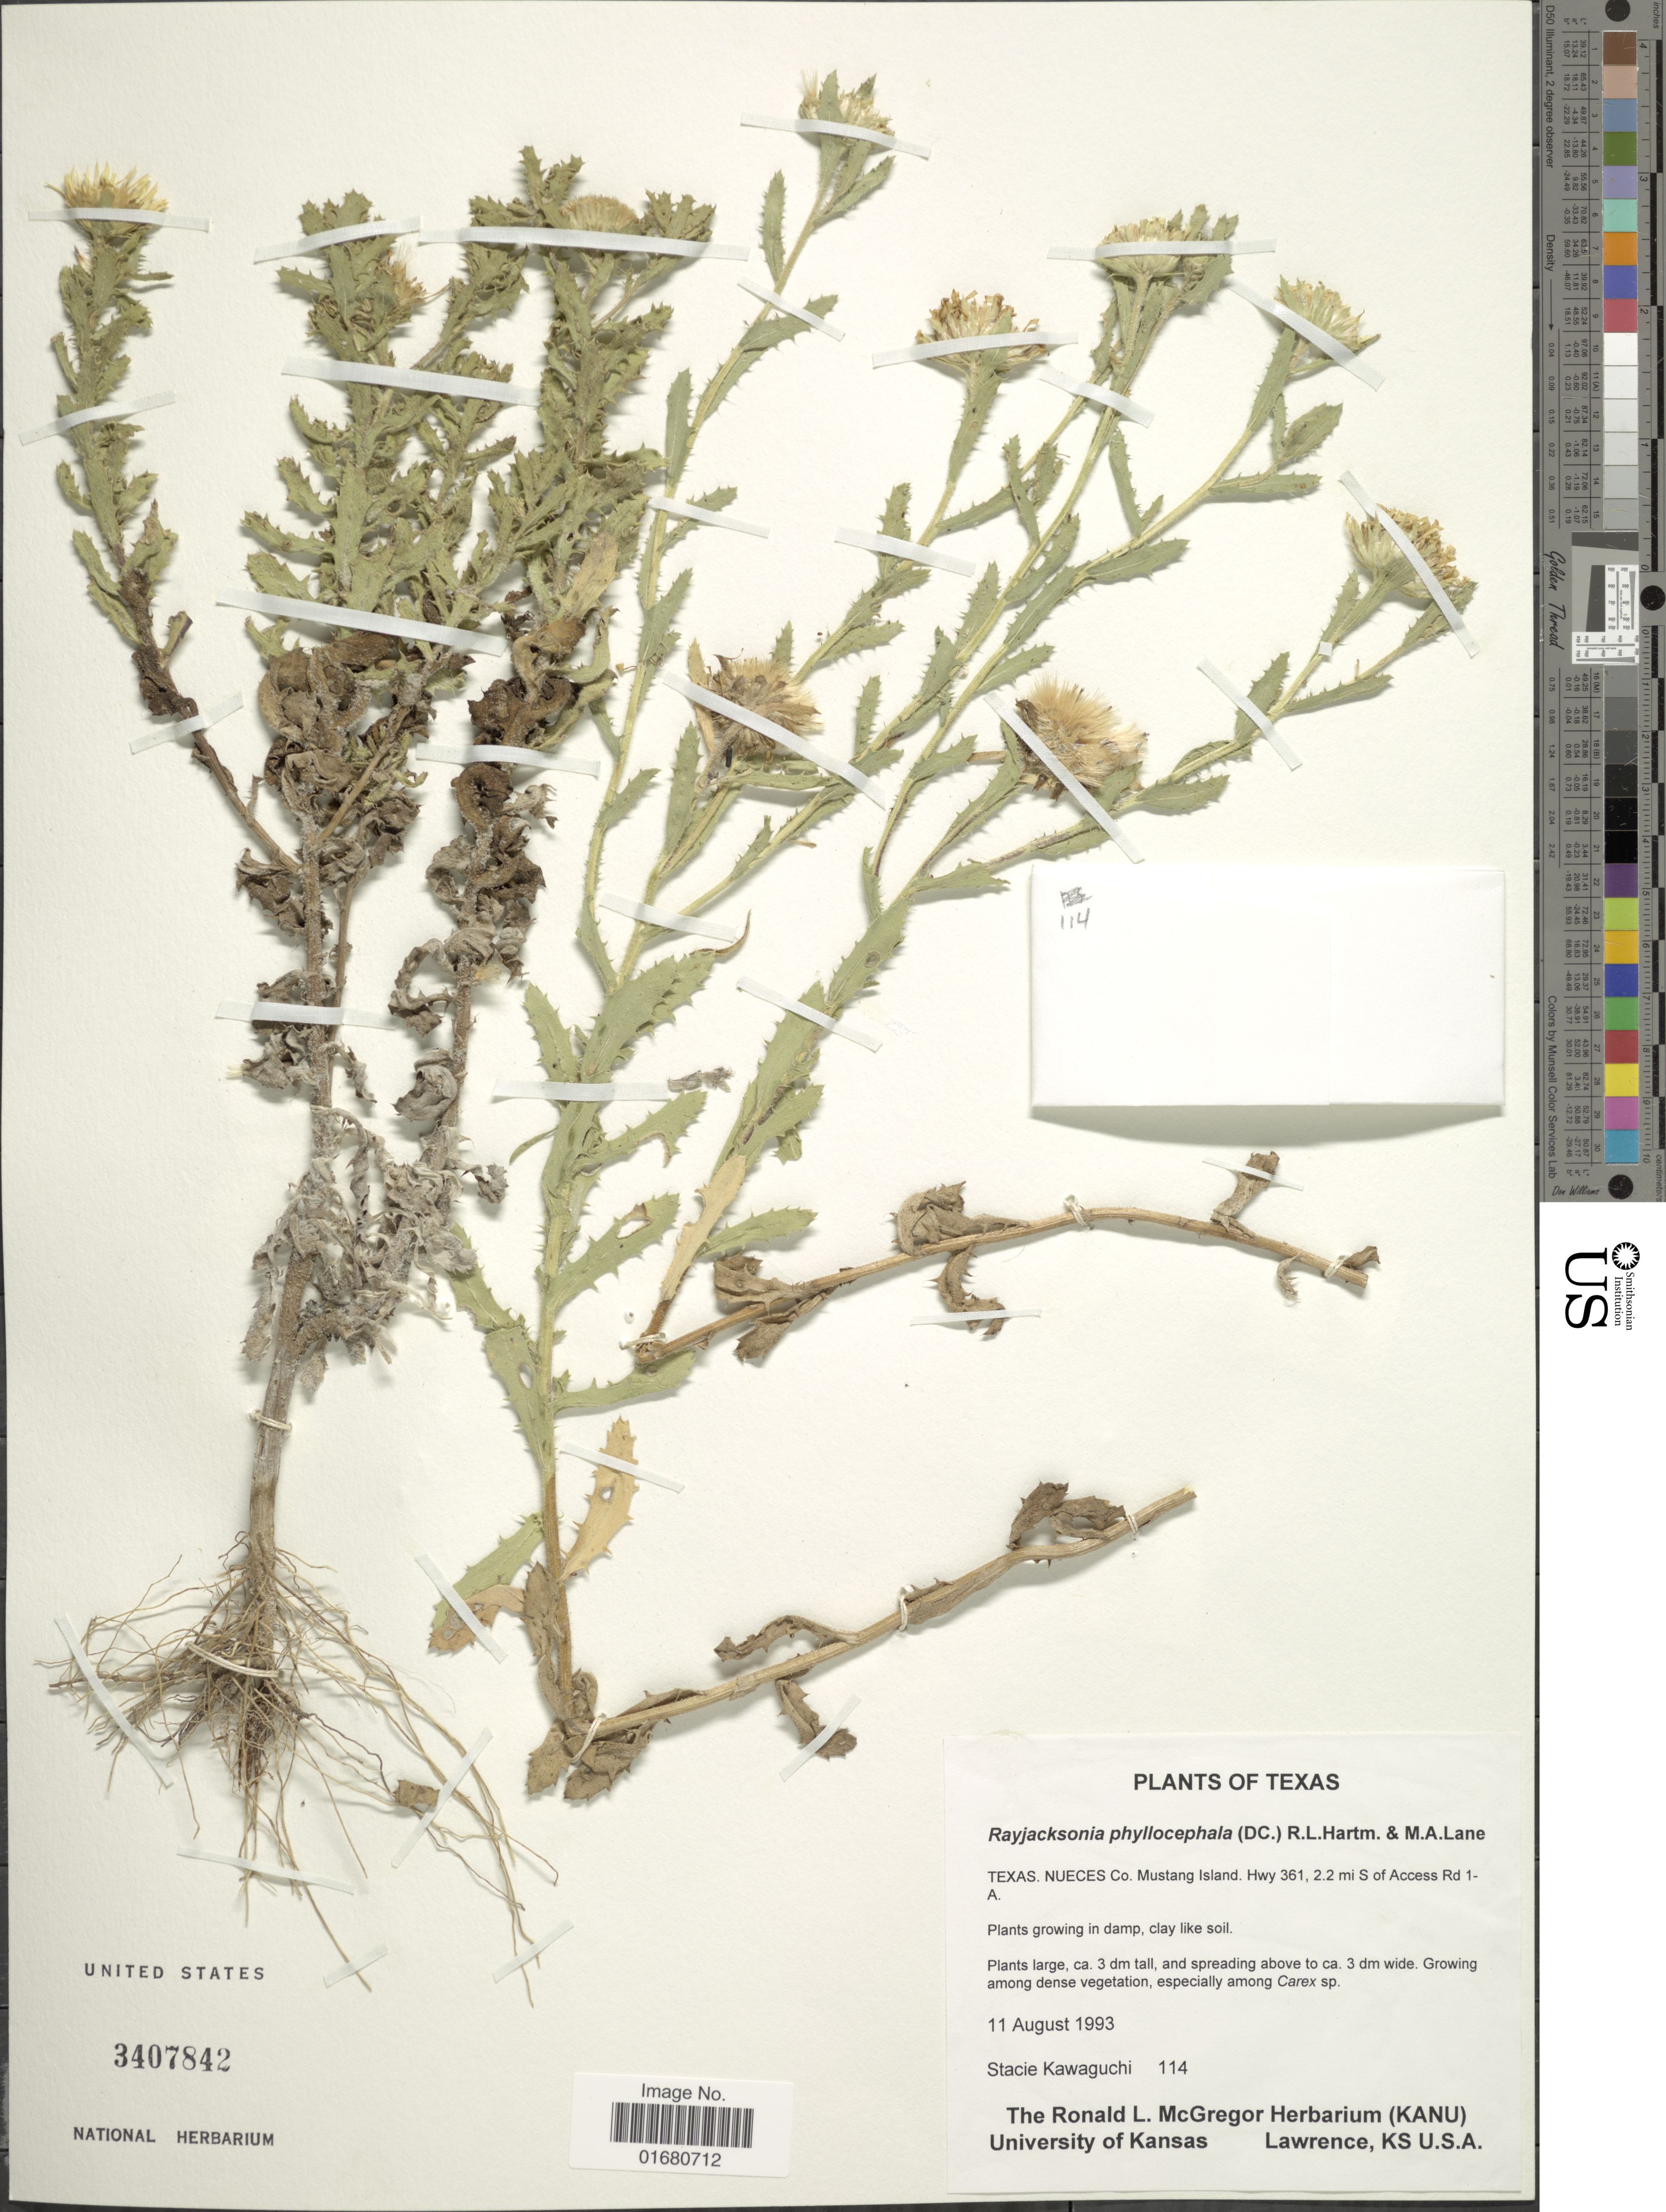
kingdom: Plantae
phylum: Tracheophyta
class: Magnoliopsida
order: Asterales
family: Asteraceae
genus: Rayjacksonia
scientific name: Rayjacksonia phyllocephala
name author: (DC.) R.L. Hartm. & M.A. Lane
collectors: S. Kawaguchi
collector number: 114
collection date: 1993-08-11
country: United States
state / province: Texas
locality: Nueces Co. Mustang Island, Hwy 361, 2.2 mi S of Access Rd 1-A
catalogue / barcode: US 3407842